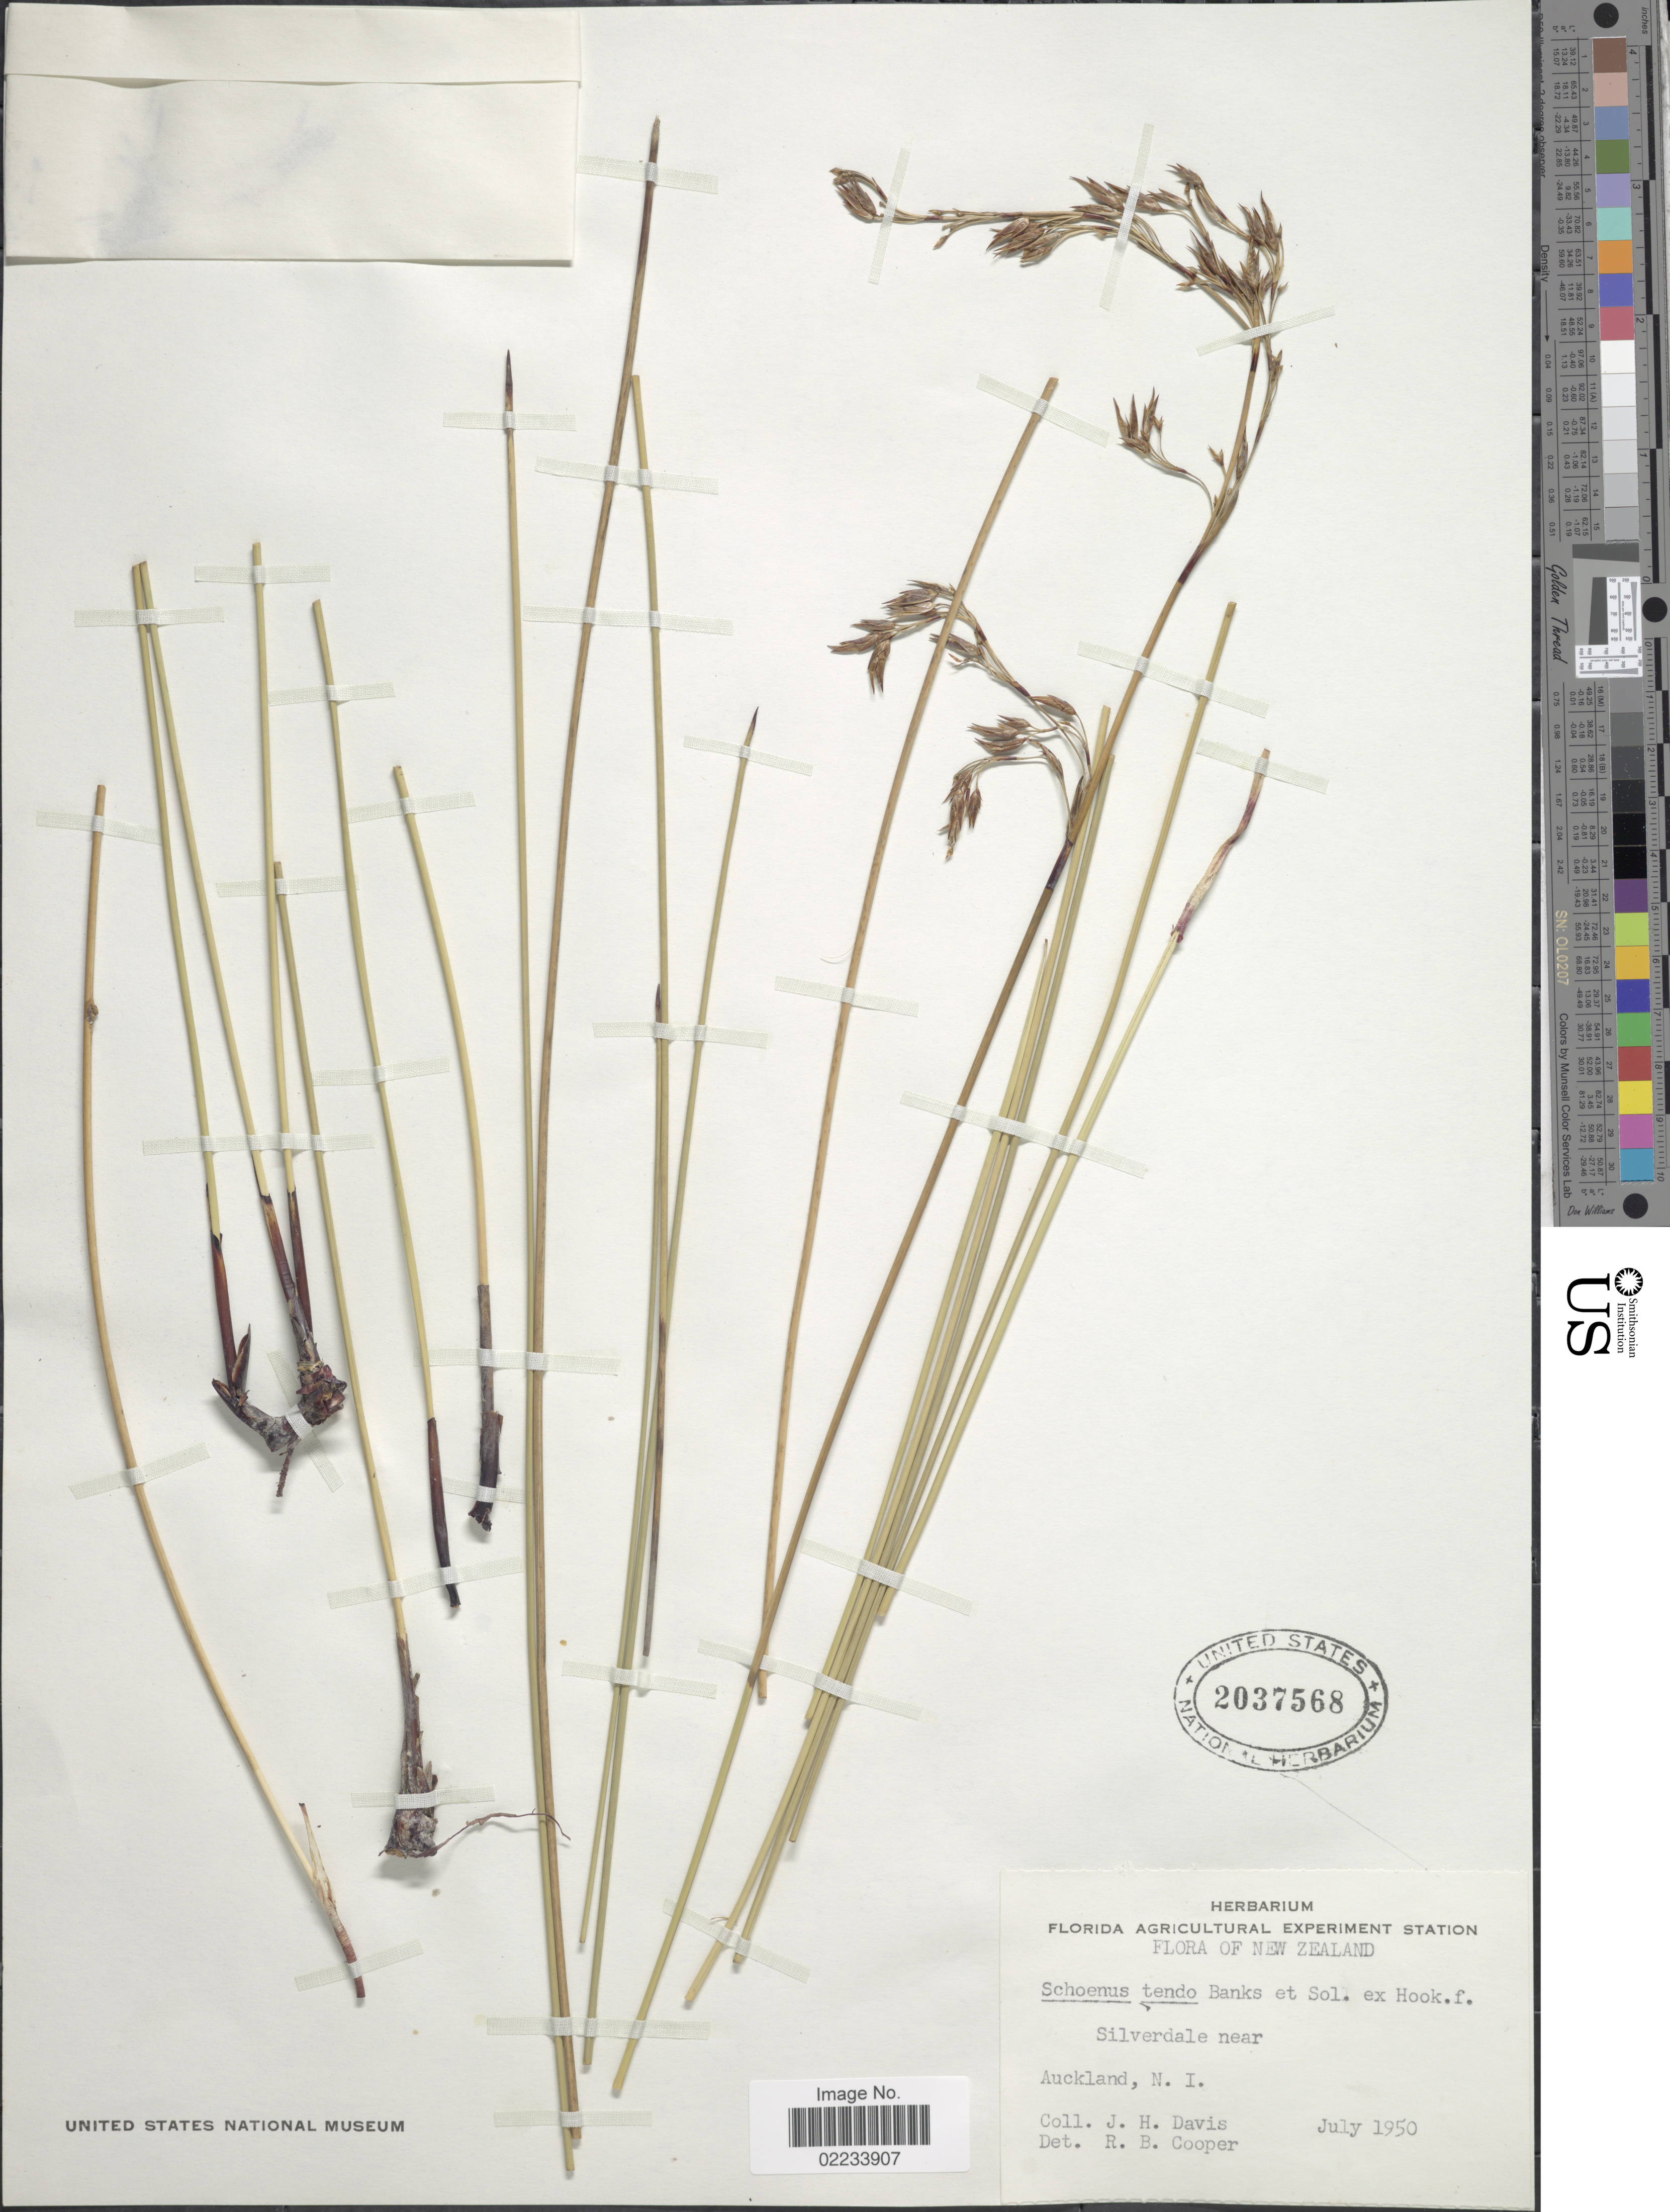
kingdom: Plantae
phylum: Tracheophyta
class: Liliopsida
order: Poales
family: Cyperaceae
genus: Schoenus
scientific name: Schoenus tendo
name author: (Hook. f.) Hook. f.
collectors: J. Davis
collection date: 1950-07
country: New Zealand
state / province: Auckland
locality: Silverdale near Auckland, N.I.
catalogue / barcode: US 2037568